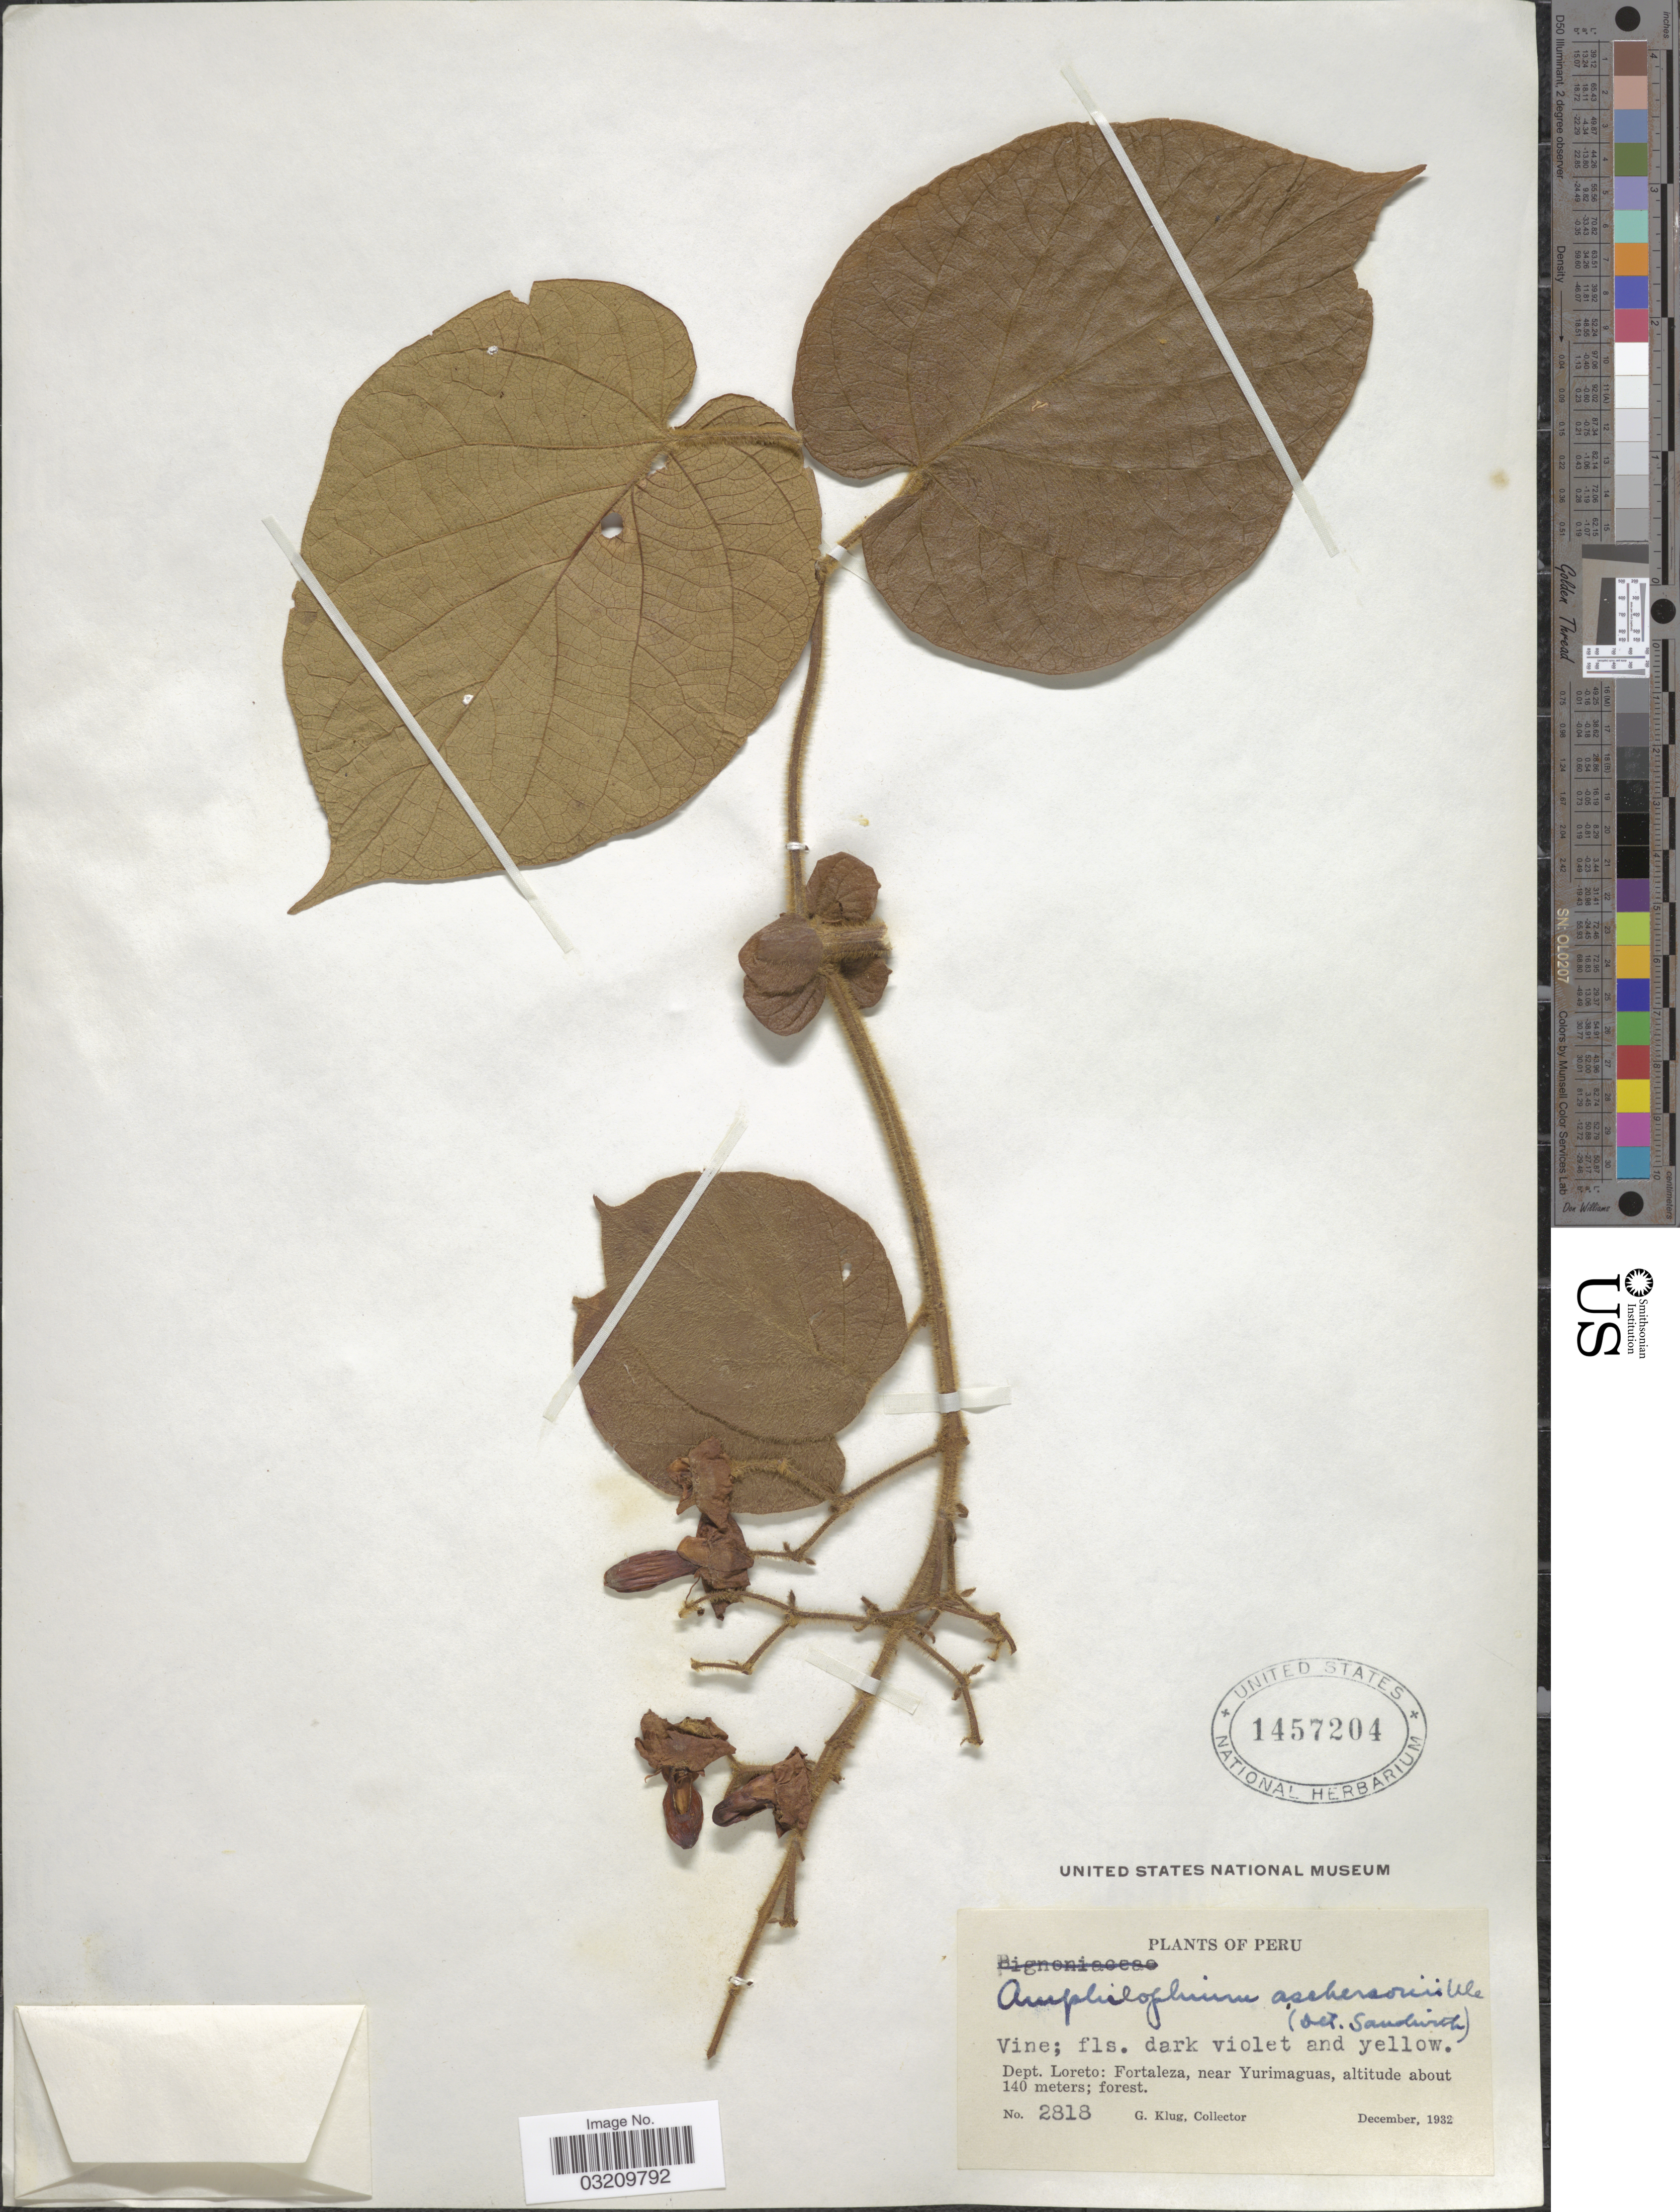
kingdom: Plantae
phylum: Tracheophyta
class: Magnoliopsida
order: Lamiales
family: Bignoniaceae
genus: Amphilophium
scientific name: Amphilophium aschersonii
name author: Ule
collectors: G. Klug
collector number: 2818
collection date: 1932-12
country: Peru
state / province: Loreto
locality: Dept. Loreto: Fortaleza, near Yurimaguas.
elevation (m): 140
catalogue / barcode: US 1457204